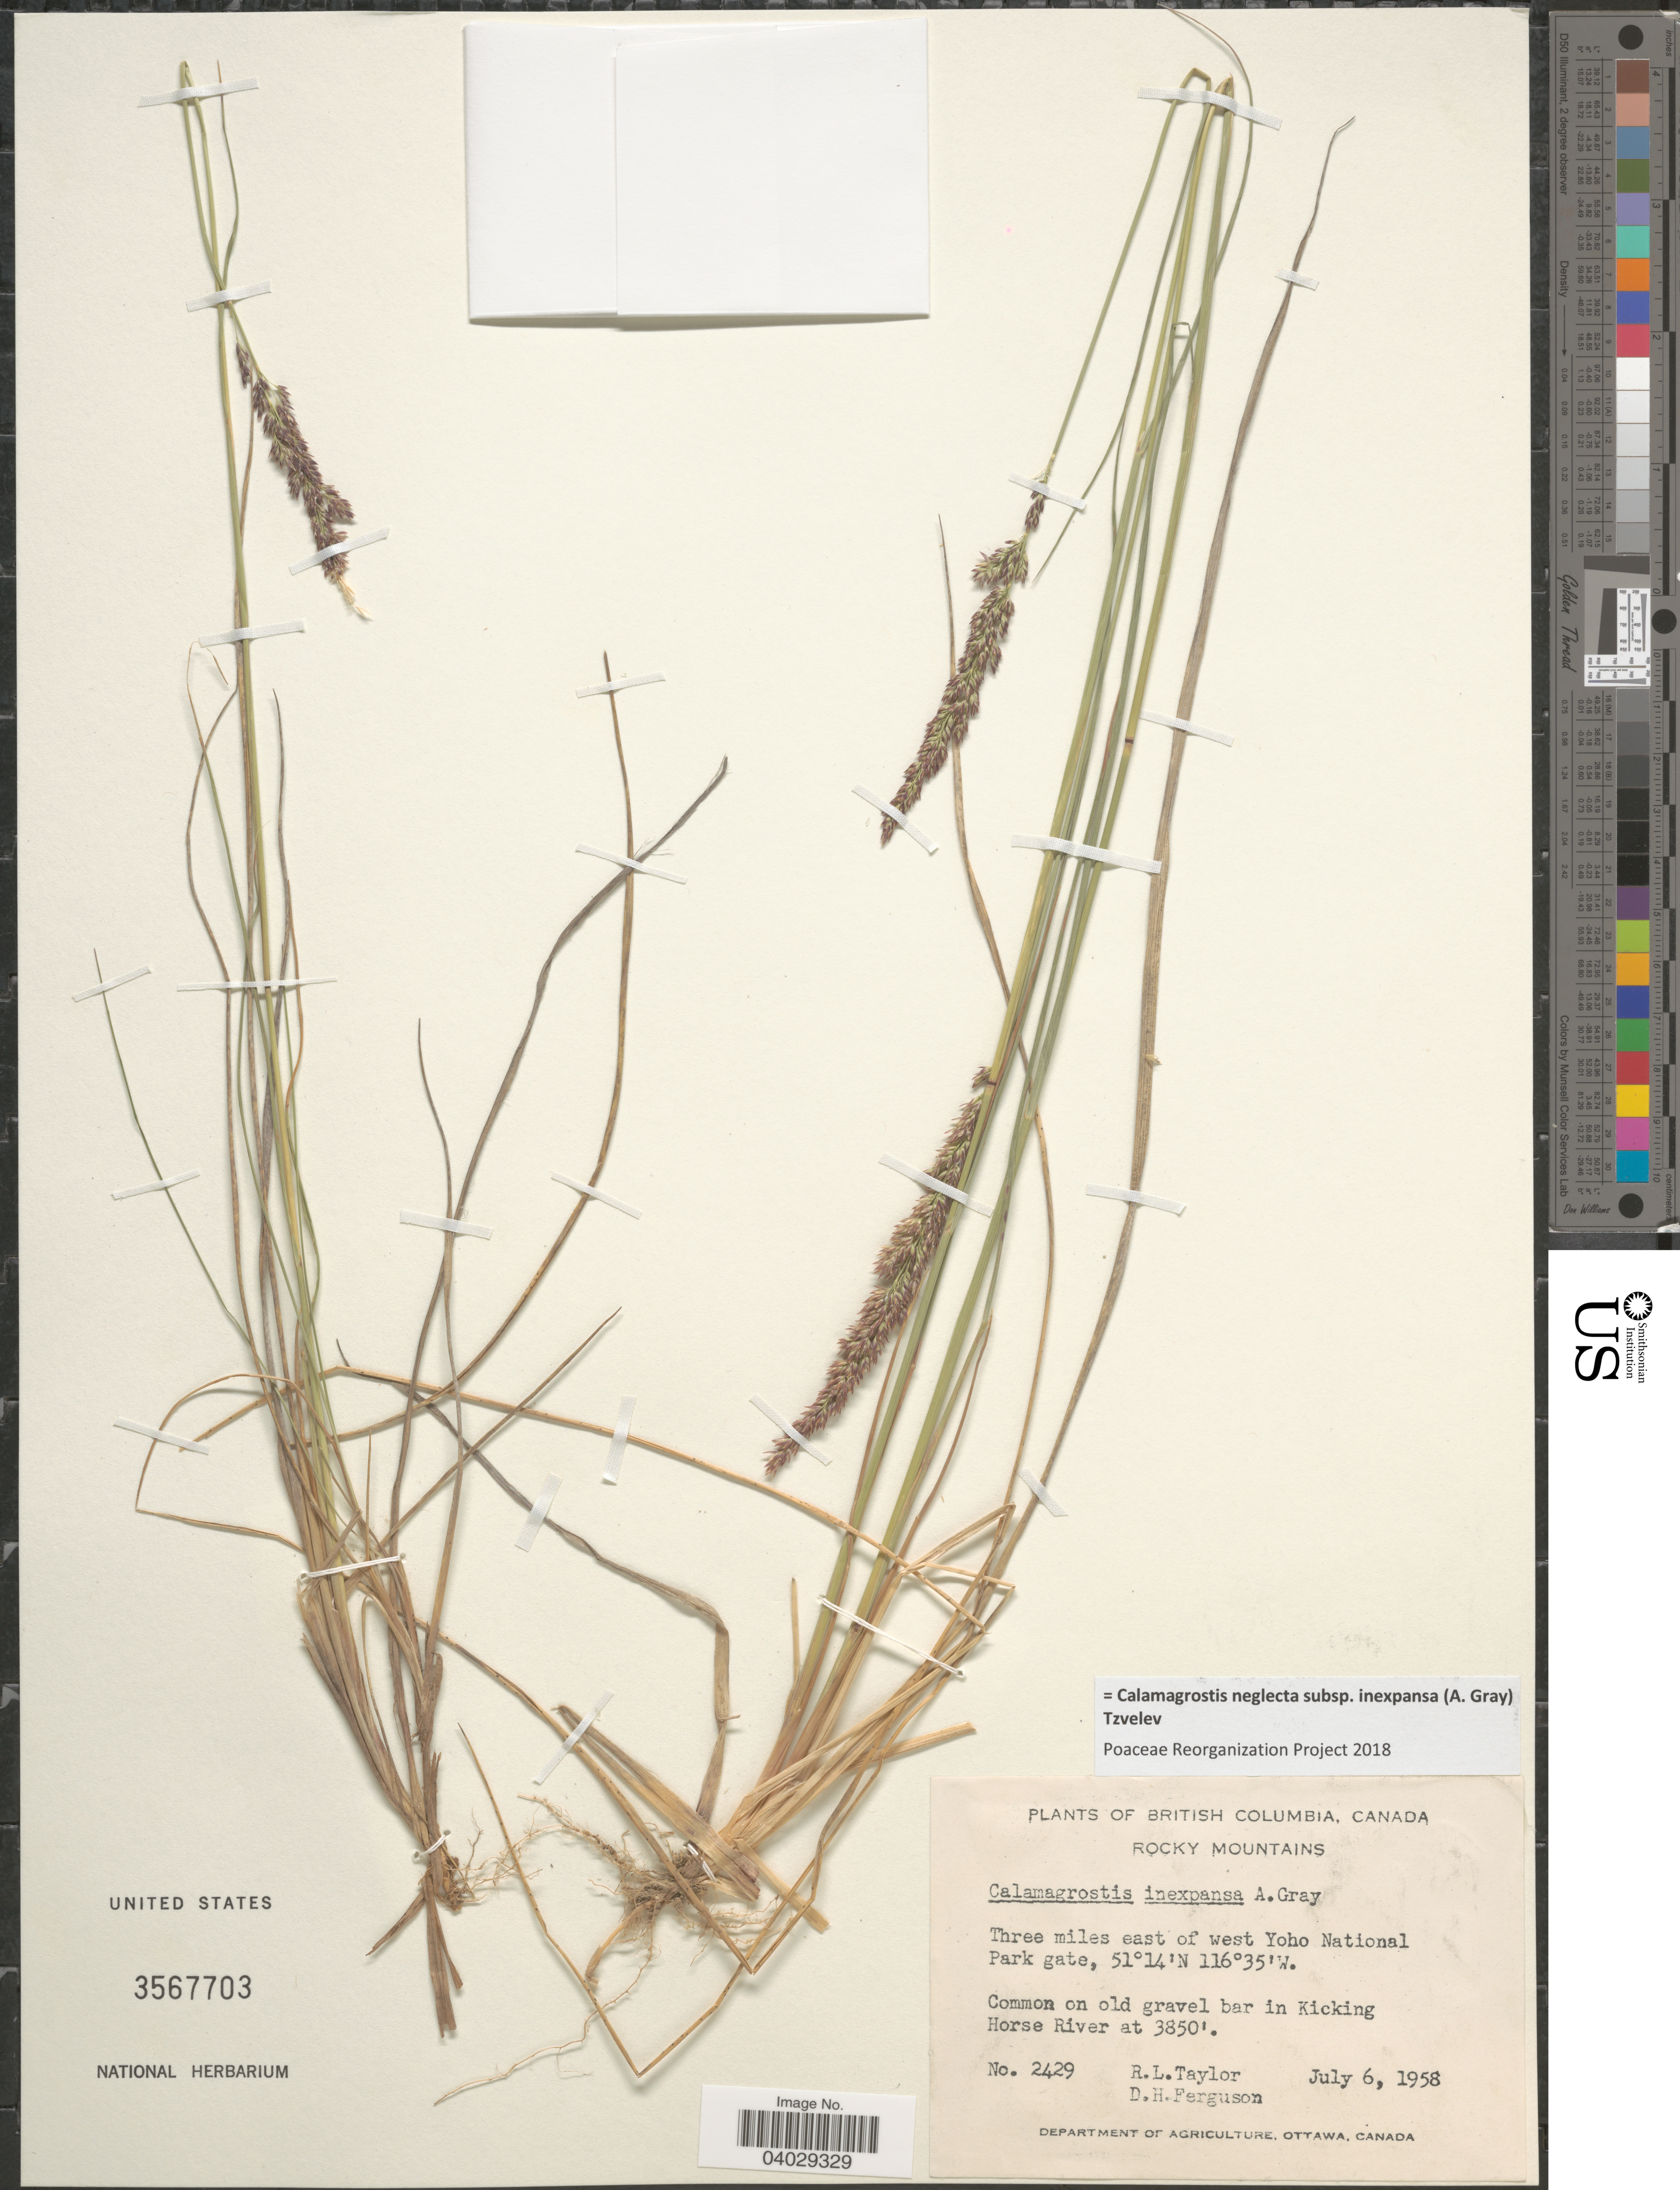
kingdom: Plantae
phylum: Tracheophyta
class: Liliopsida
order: Poales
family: Poaceae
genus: Calamagrostis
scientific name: Calamagrostis neglecta subsp. inexpansa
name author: (A. Gray) Tzvelev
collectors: R. Taylor & D. Ferguson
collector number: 2429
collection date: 1958-07-06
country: Canada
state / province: British Columbia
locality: Rocky Mountains. Three miles east of west Yoho National Park gate. Common on old gravel bar in Kicking Horse River.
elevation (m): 1173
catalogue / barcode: US 3567703